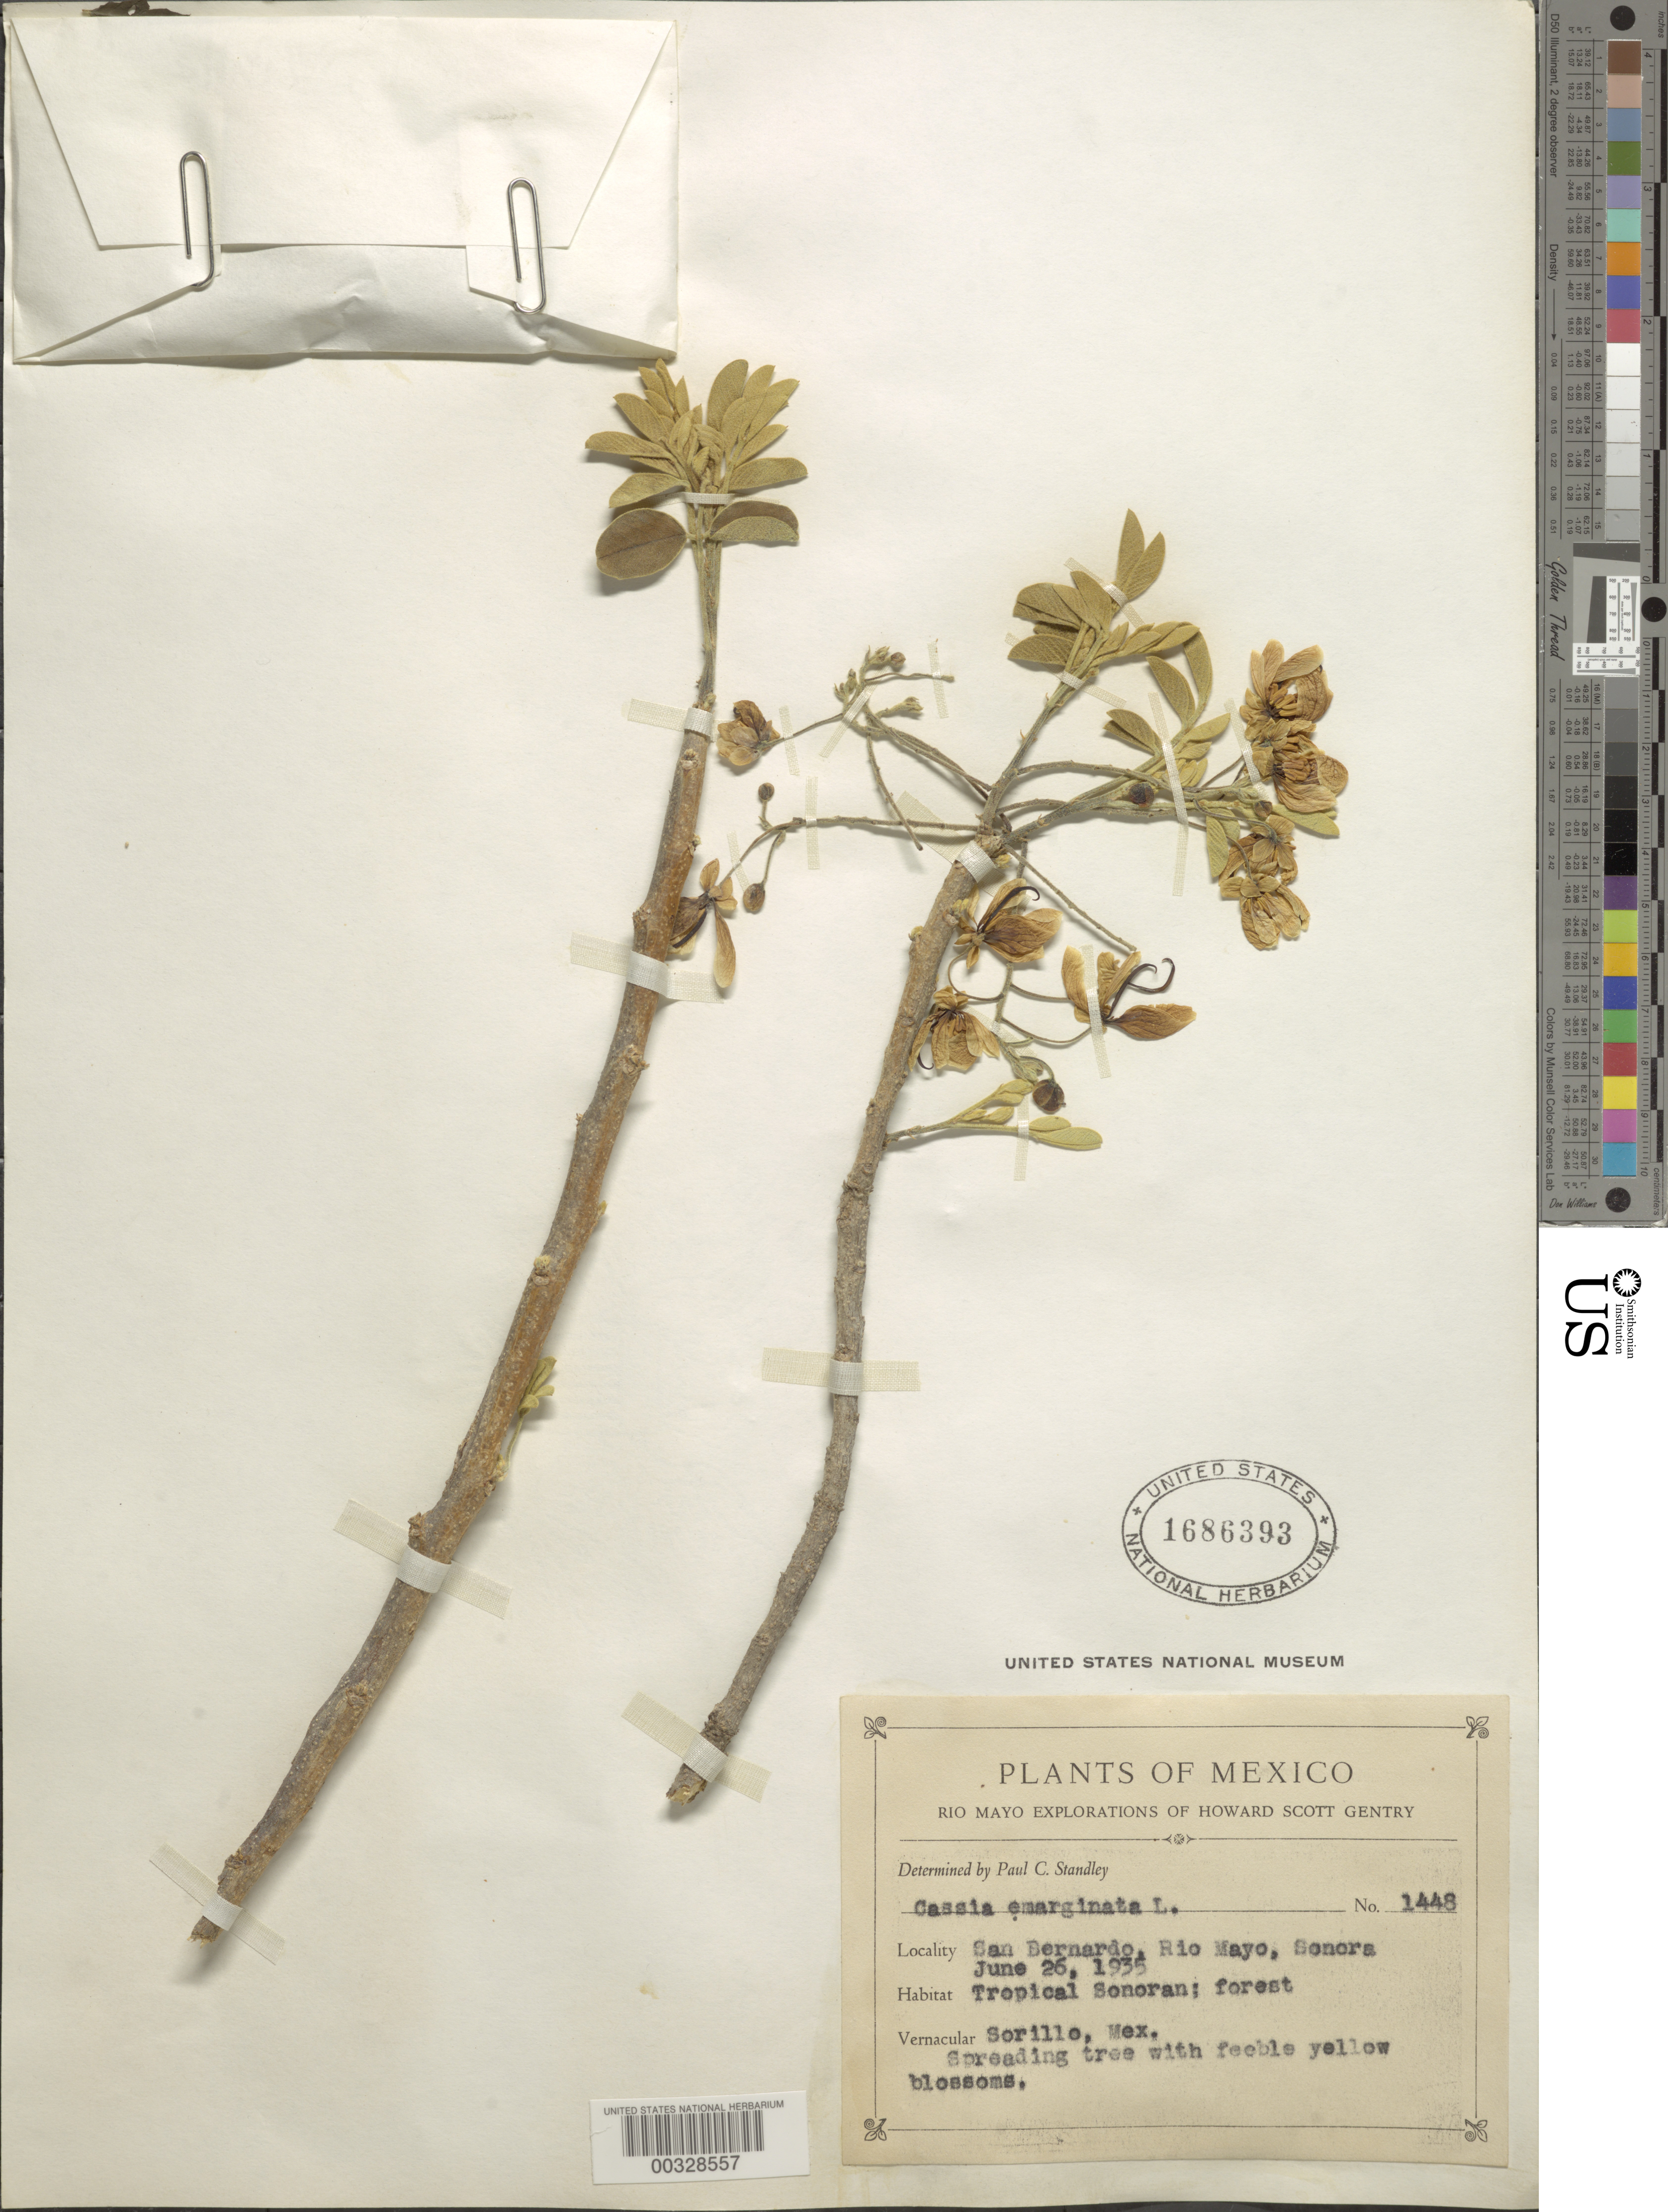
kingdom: Plantae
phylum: Tracheophyta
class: Magnoliopsida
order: Fabales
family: Fabaceae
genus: Senna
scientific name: Senna emarginata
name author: L.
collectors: H. S. Gentry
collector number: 1448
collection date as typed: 26 Jun 1935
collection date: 1935-06-26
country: Mexico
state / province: Sonora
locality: San bernardo, Rio Mayo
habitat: Tropical sonoran; forest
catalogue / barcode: US 1686393